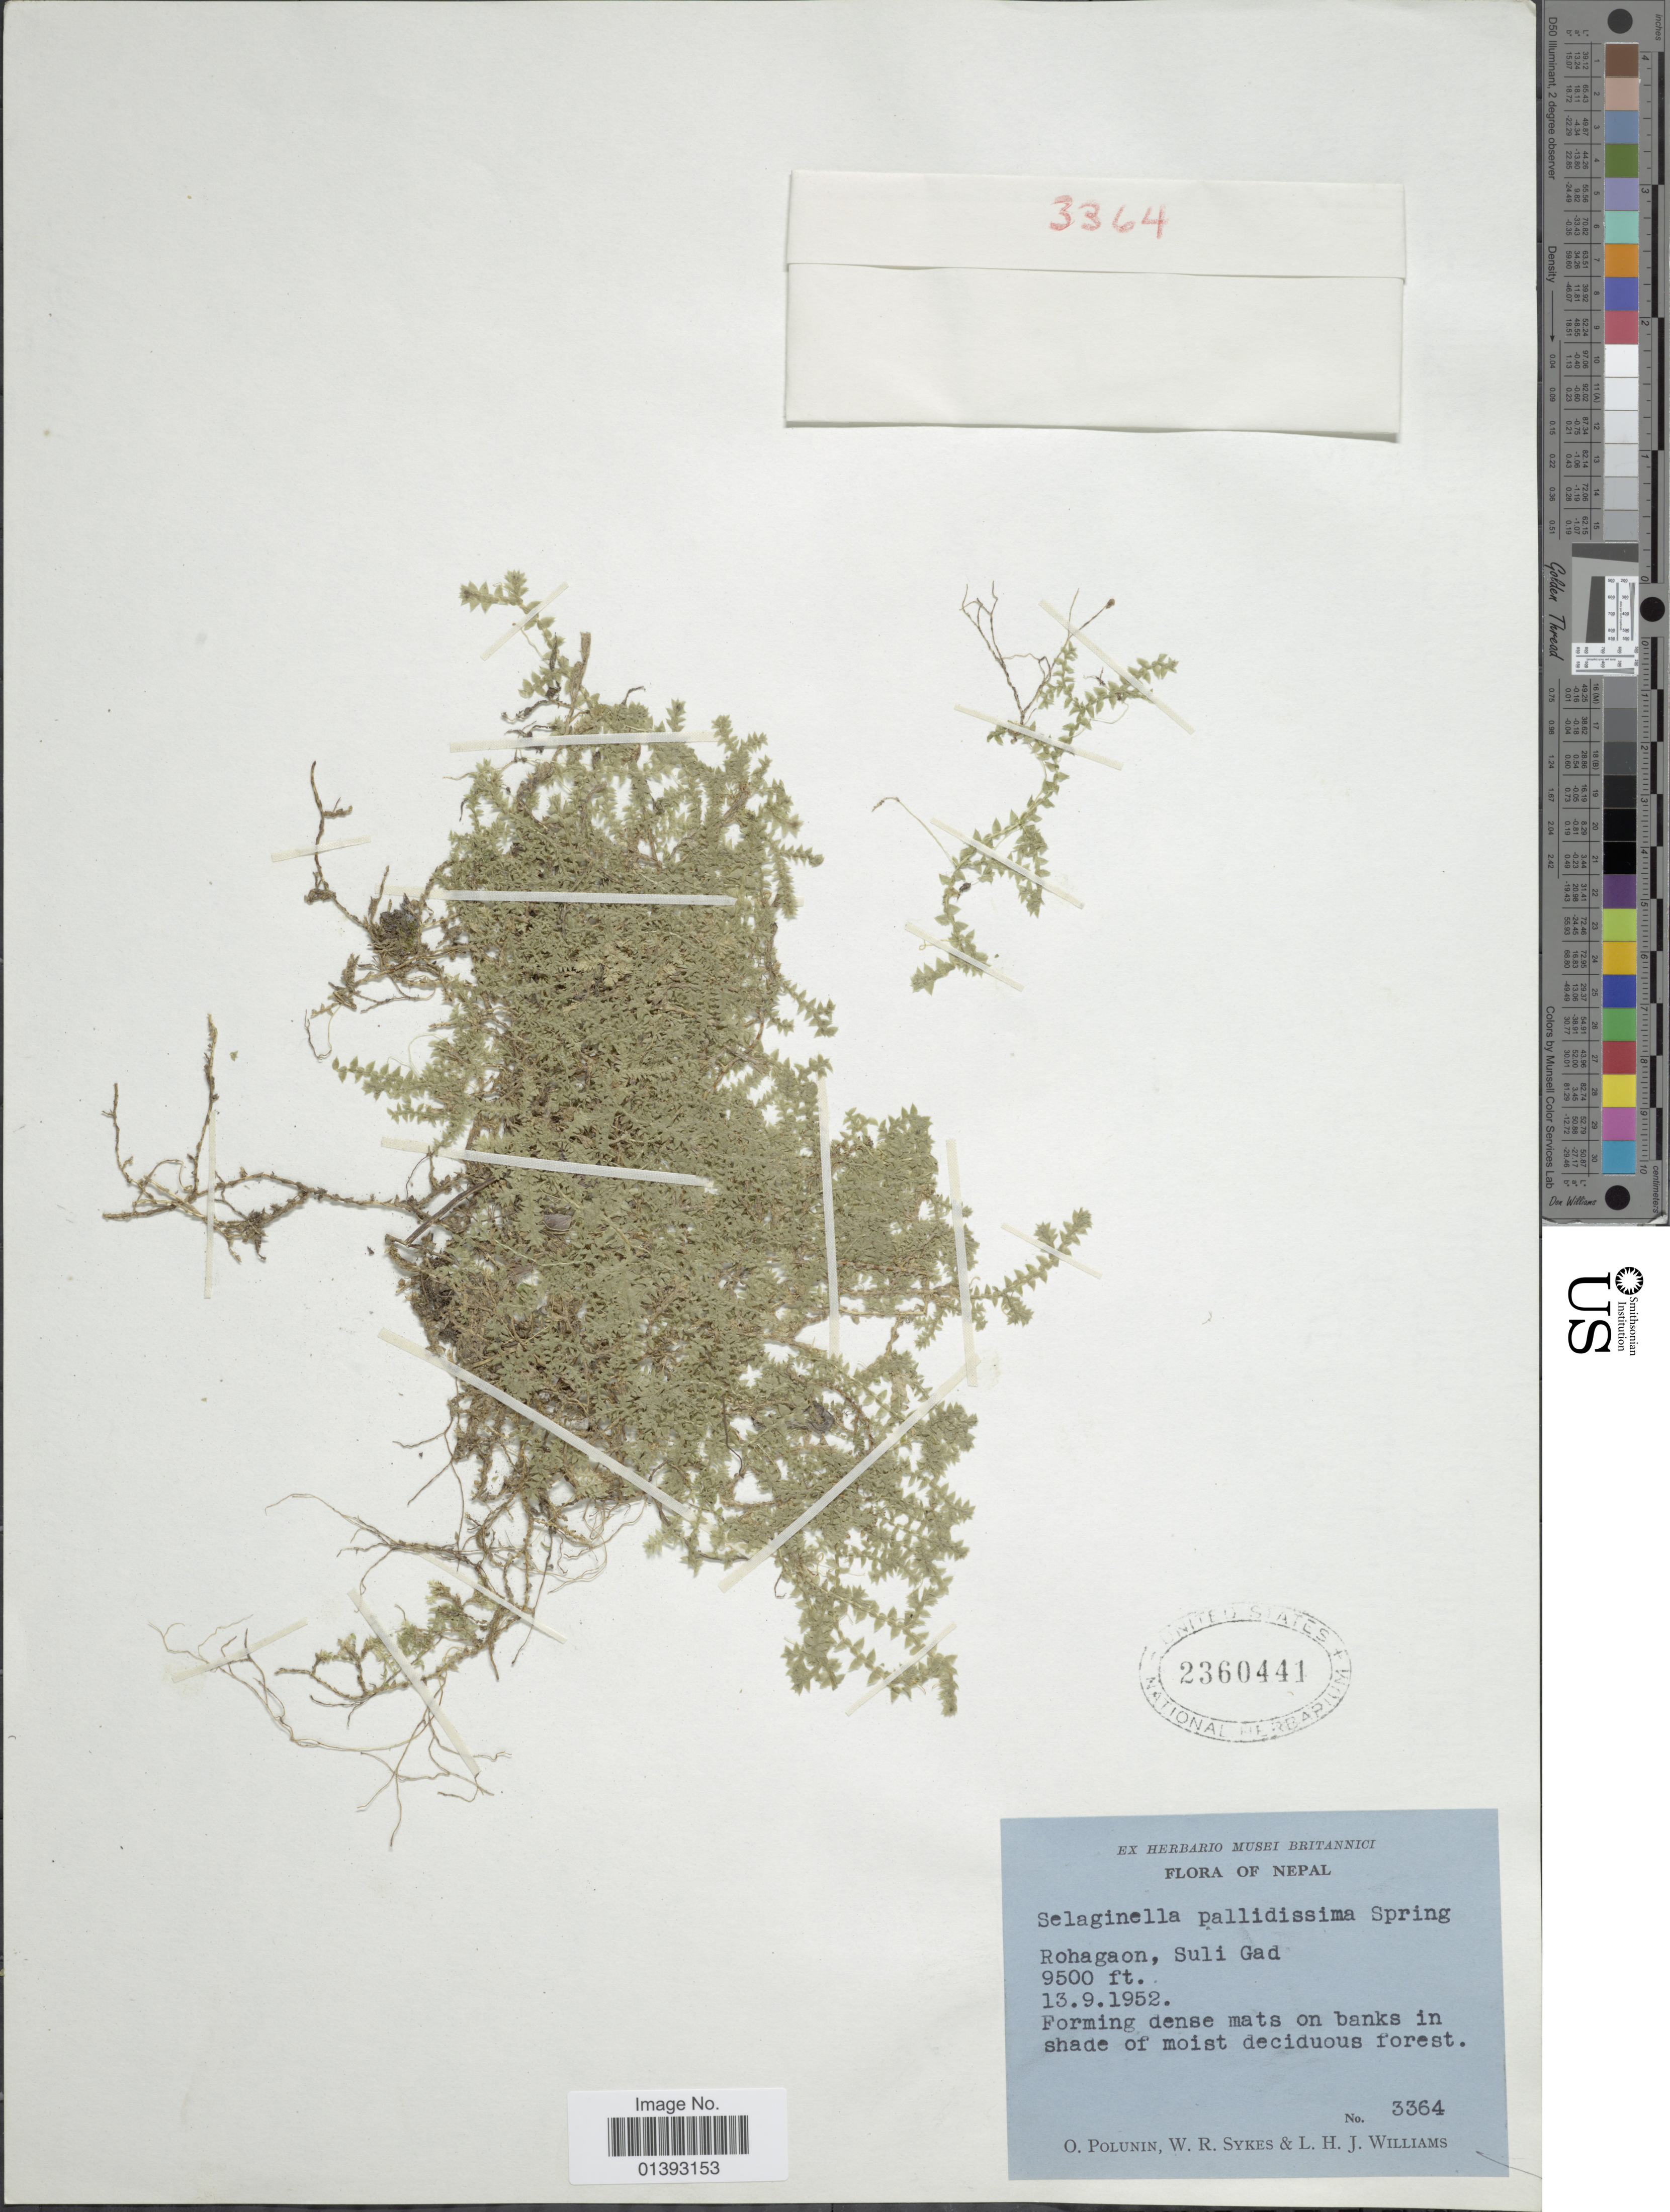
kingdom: Plantae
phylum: Tracheophyta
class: Lycopodiopsida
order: Selaginellales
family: Selaginellaceae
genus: Selaginella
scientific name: Selaginella pallidissima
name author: Spring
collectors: O. V. Polunin, W. R. Sykes & L. H. J. Williams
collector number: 3364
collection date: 1952-09-13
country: Nepal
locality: Rohagaon, Suli Gad, forming dense mats on banks in shade of moist deciduous forest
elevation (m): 2896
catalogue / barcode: US 2360441